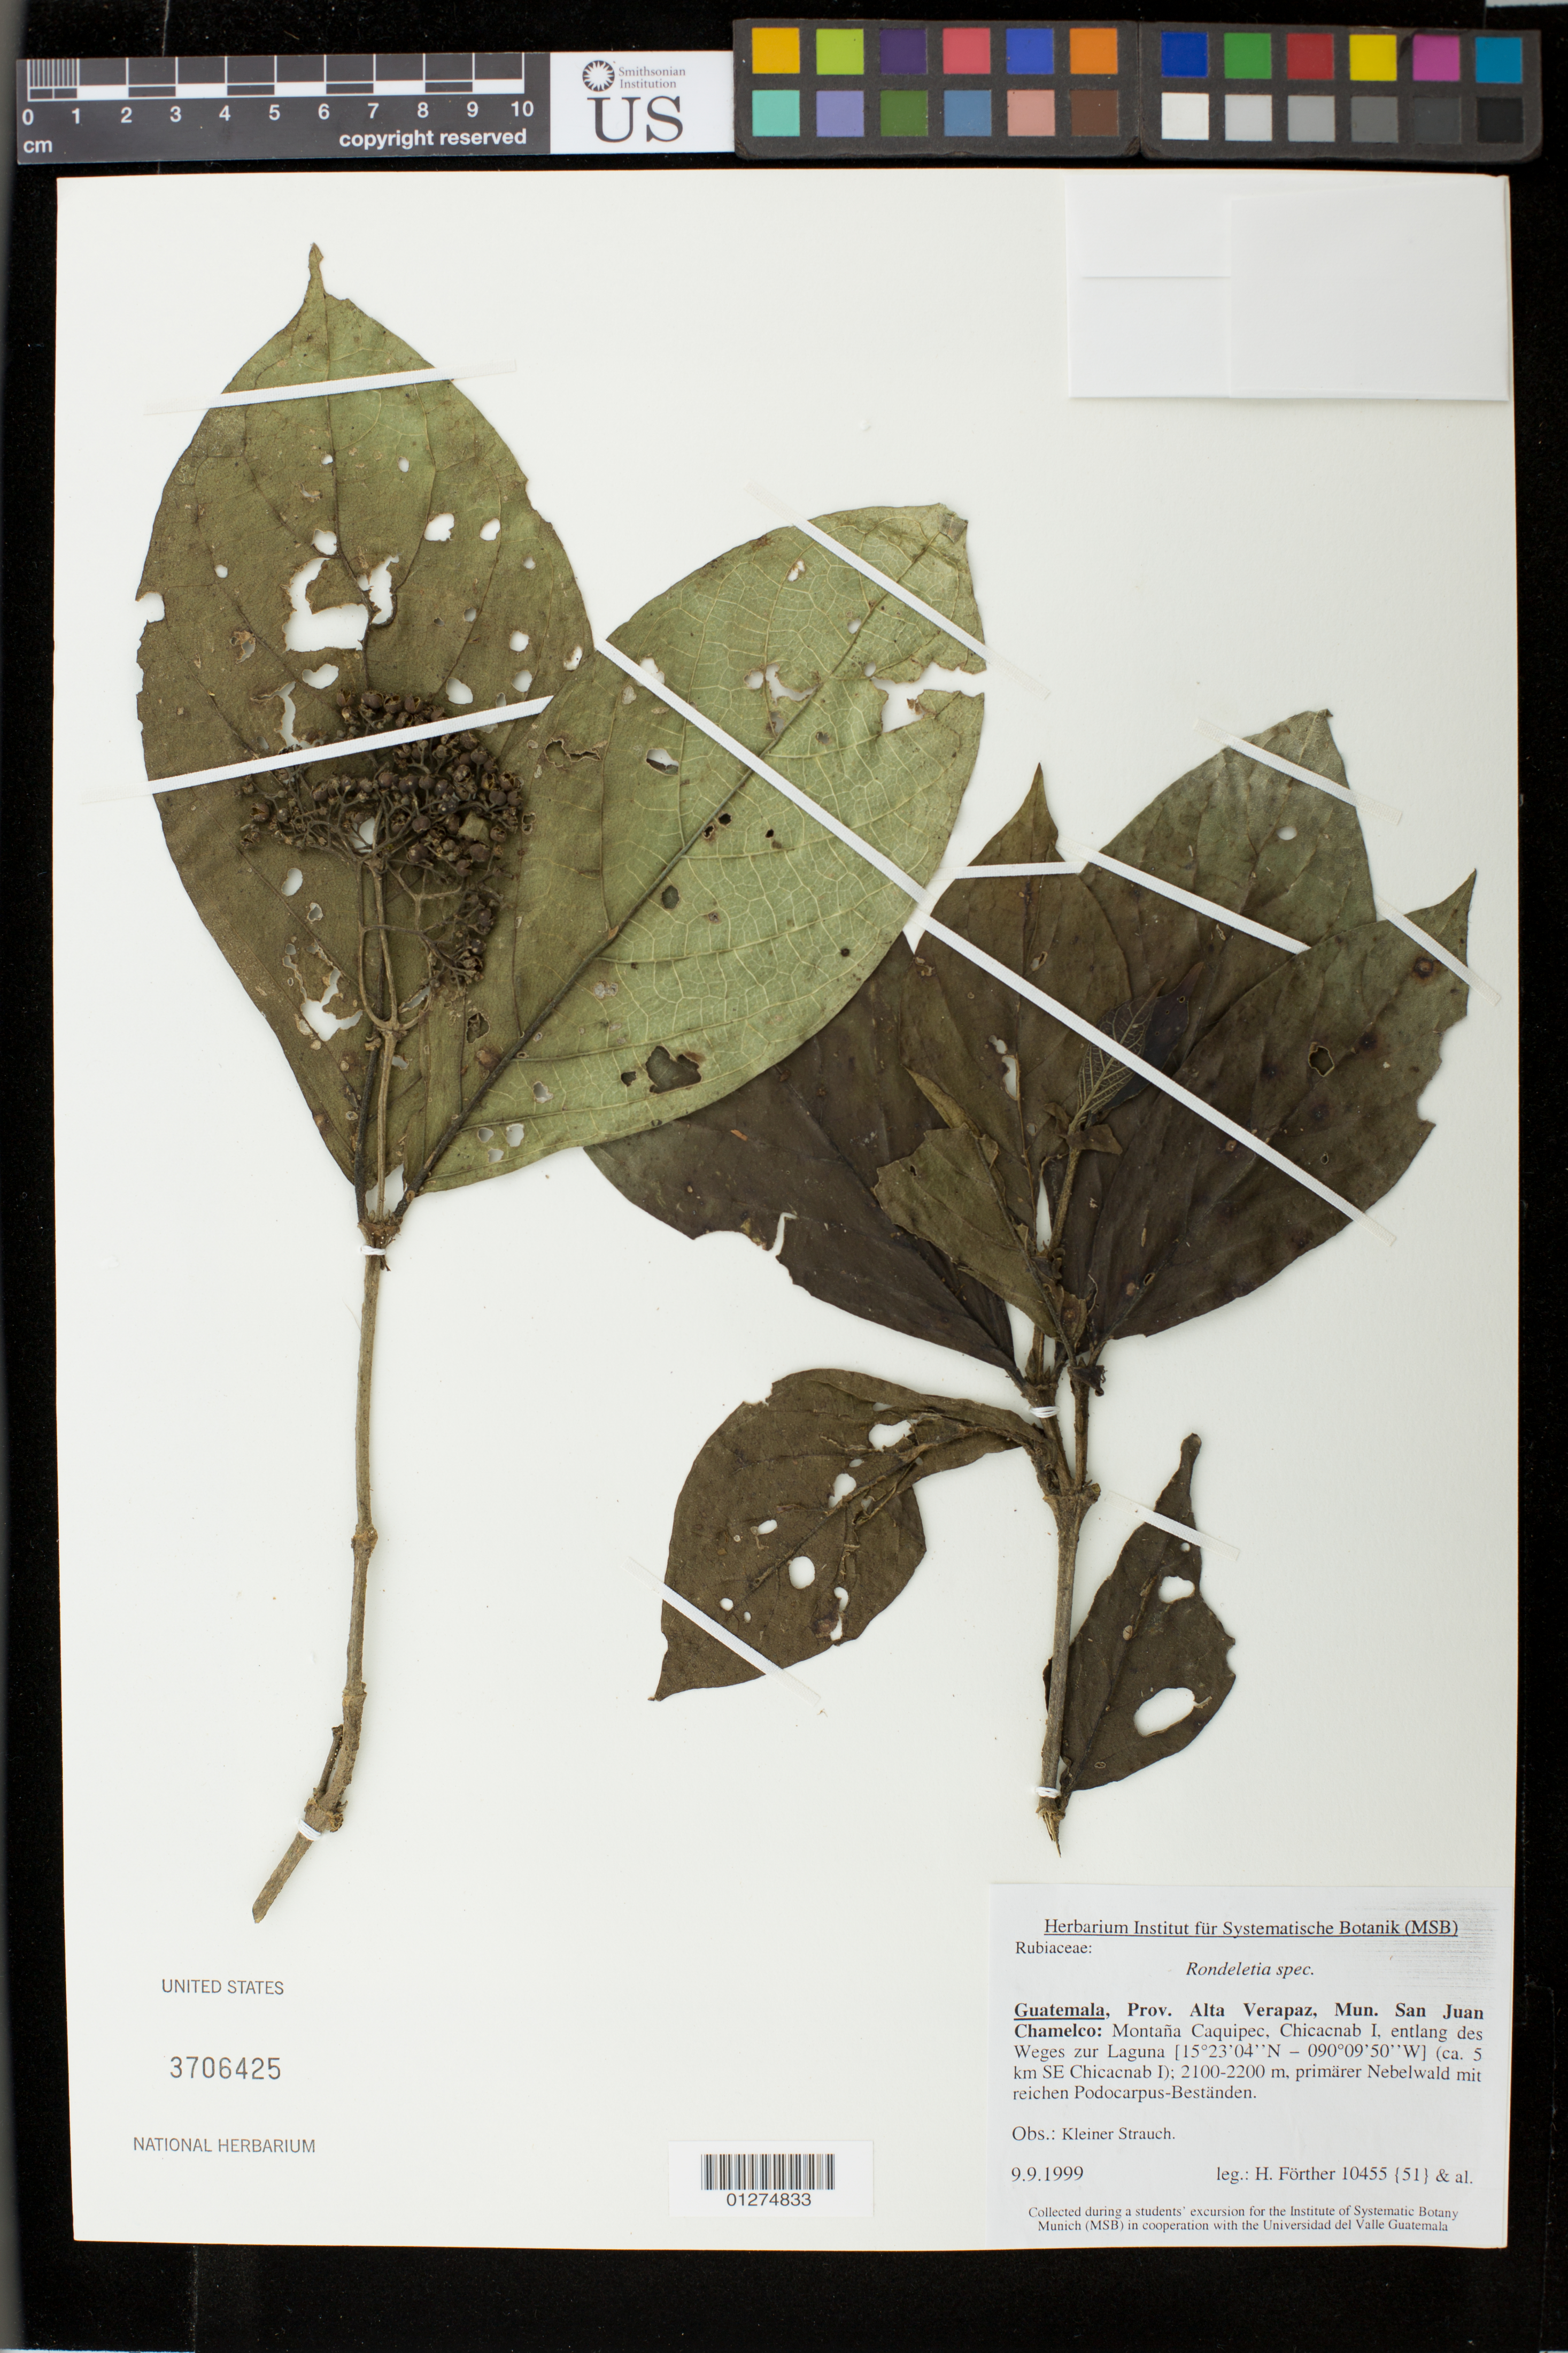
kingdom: Plantae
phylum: Tracheophyta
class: Magnoliopsida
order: Gentianales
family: Rubiaceae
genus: Rondeletia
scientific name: Rondeletia sp.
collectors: H. Förther et al.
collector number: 10455 {51}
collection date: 1999-09-09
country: Guatemala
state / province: Alta Verapaz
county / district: San Juan Chamelco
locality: Montana Caquipec, Chicacnab I, entlang des Weges zur Laguna [15 23' 04" N - 090 09' 50" W] (ca. 5 km SE Chicacnab I)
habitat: primarer Nebelwald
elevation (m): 2100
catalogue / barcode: US 3706425